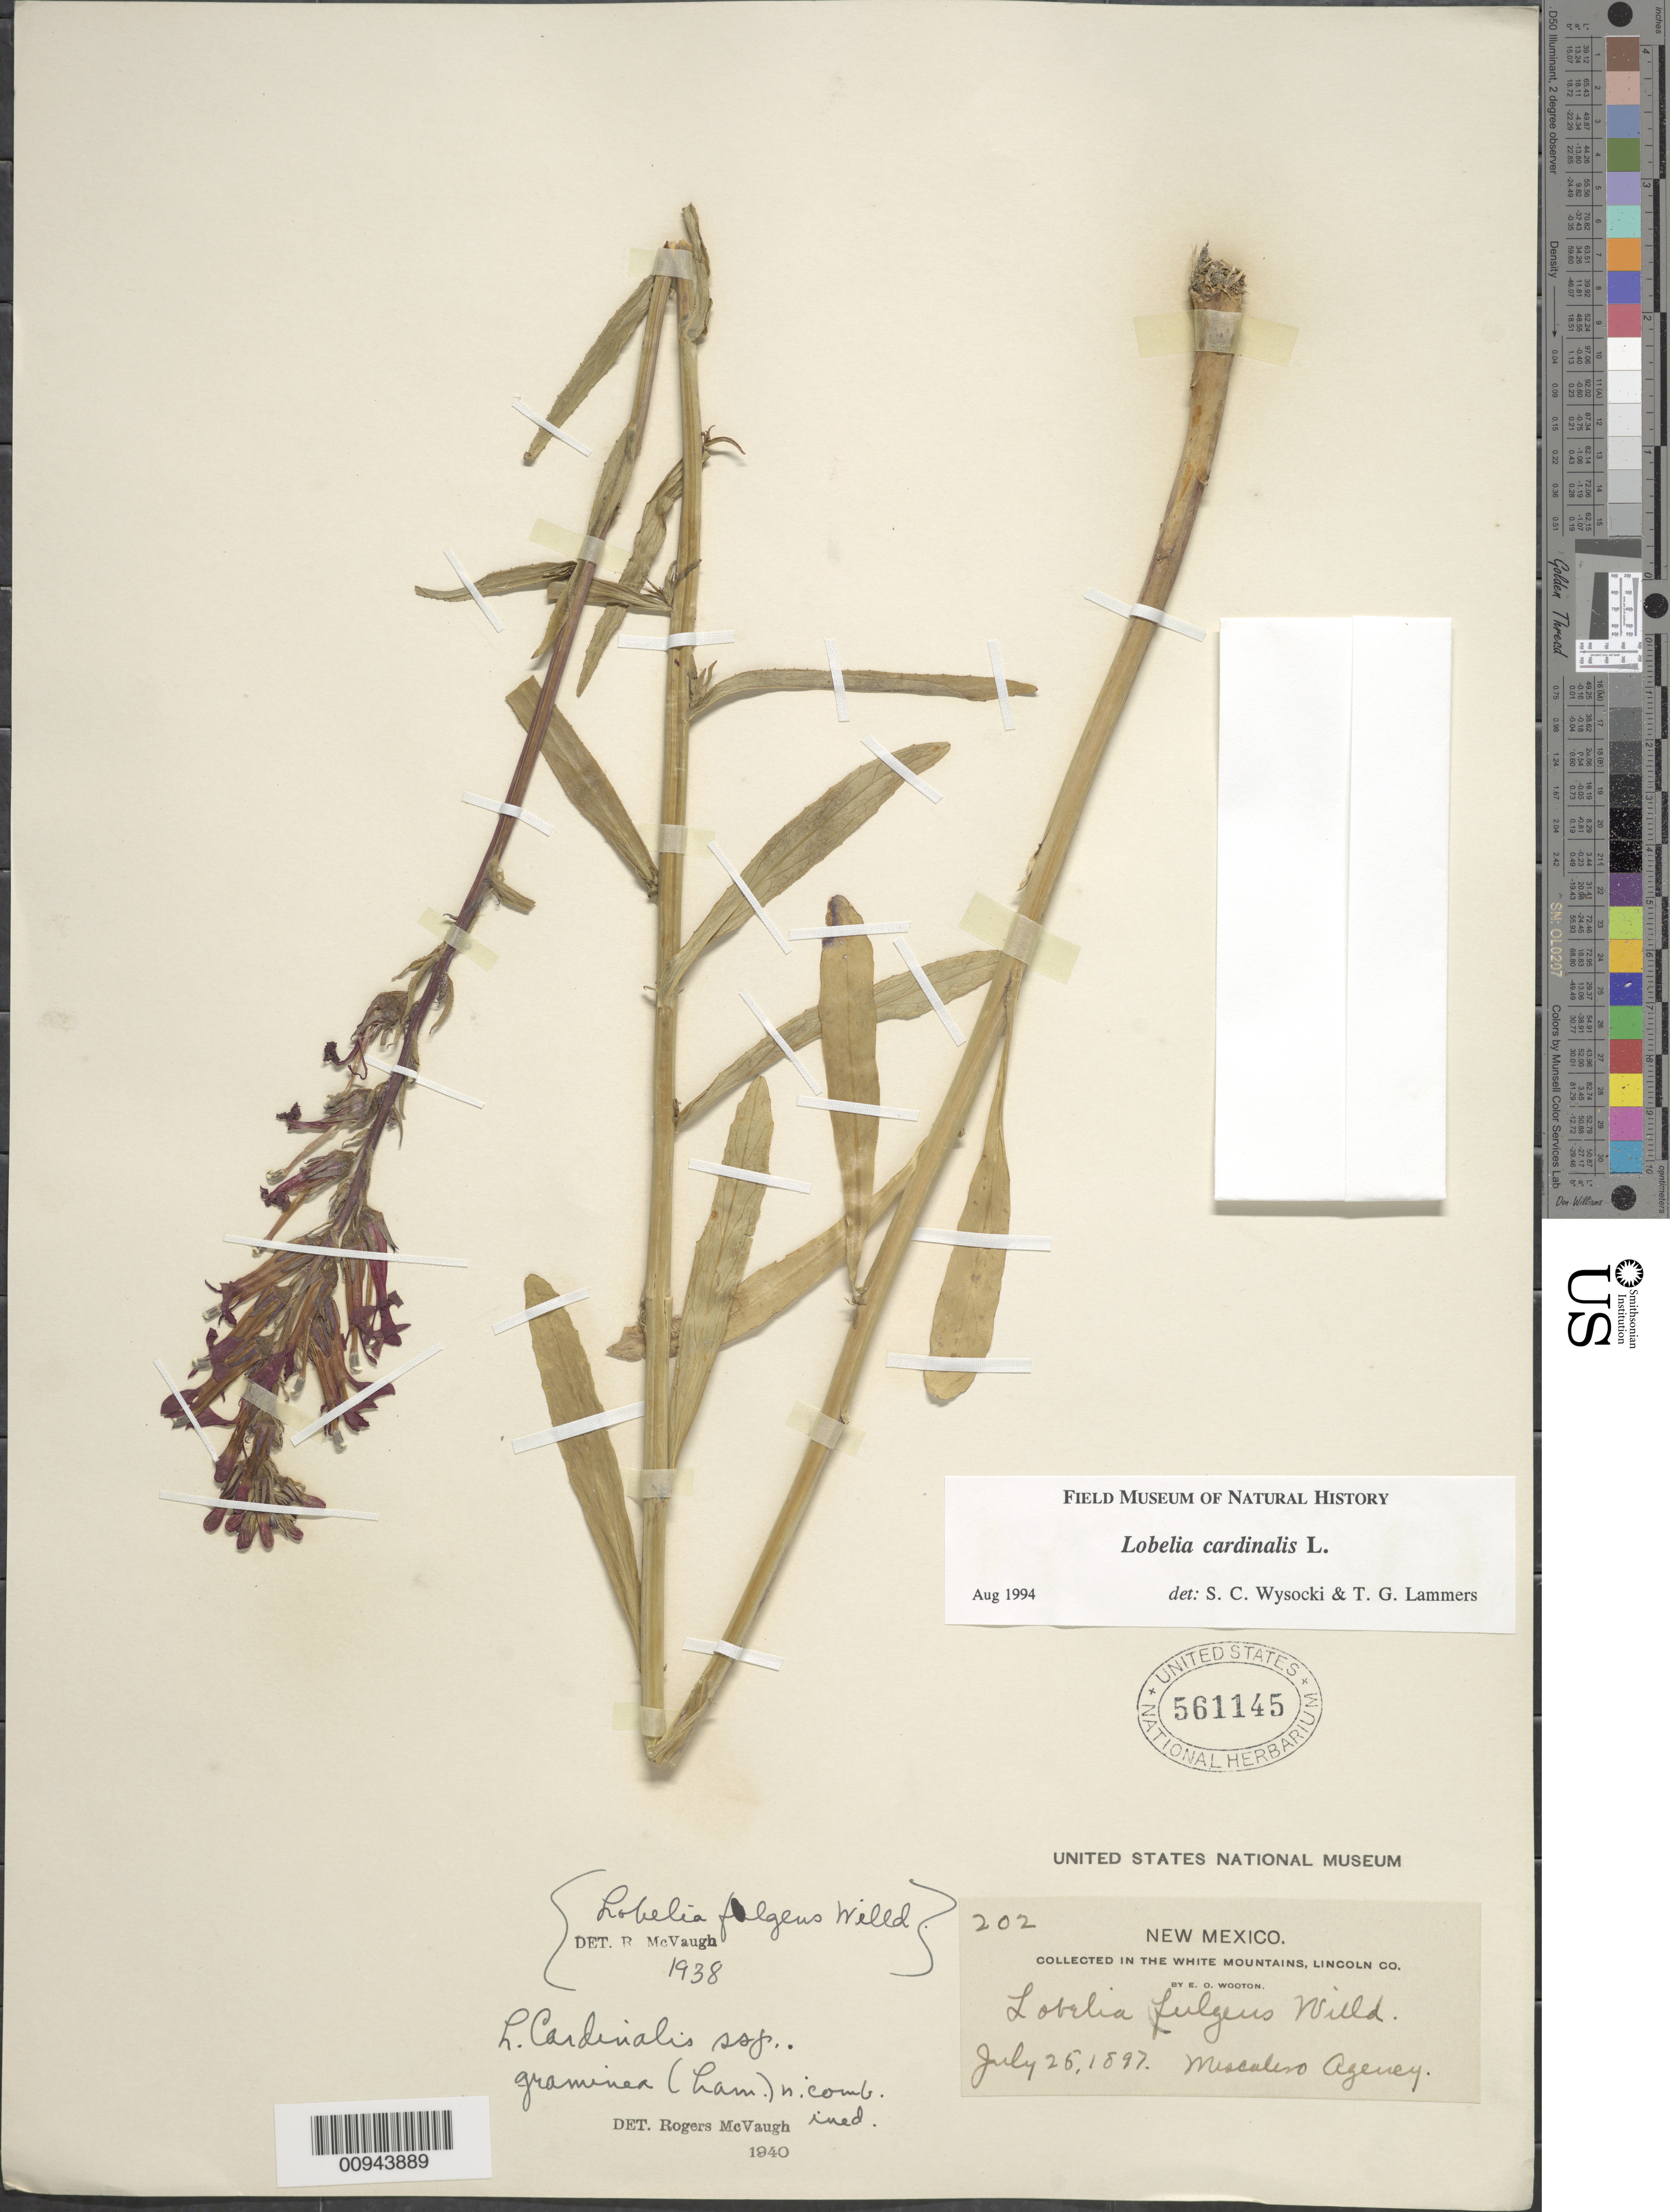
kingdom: Plantae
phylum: Tracheophyta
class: Magnoliopsida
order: Asterales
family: Campanulaceae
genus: Lobelia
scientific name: Lobelia cardinalis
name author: L.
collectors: E. O. Wooton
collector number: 202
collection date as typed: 25 Jul 1897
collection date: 1897-07-25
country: United States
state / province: New Mexico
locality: White Mountains. Mesculeso Agency.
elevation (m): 1981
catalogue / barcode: US 561145